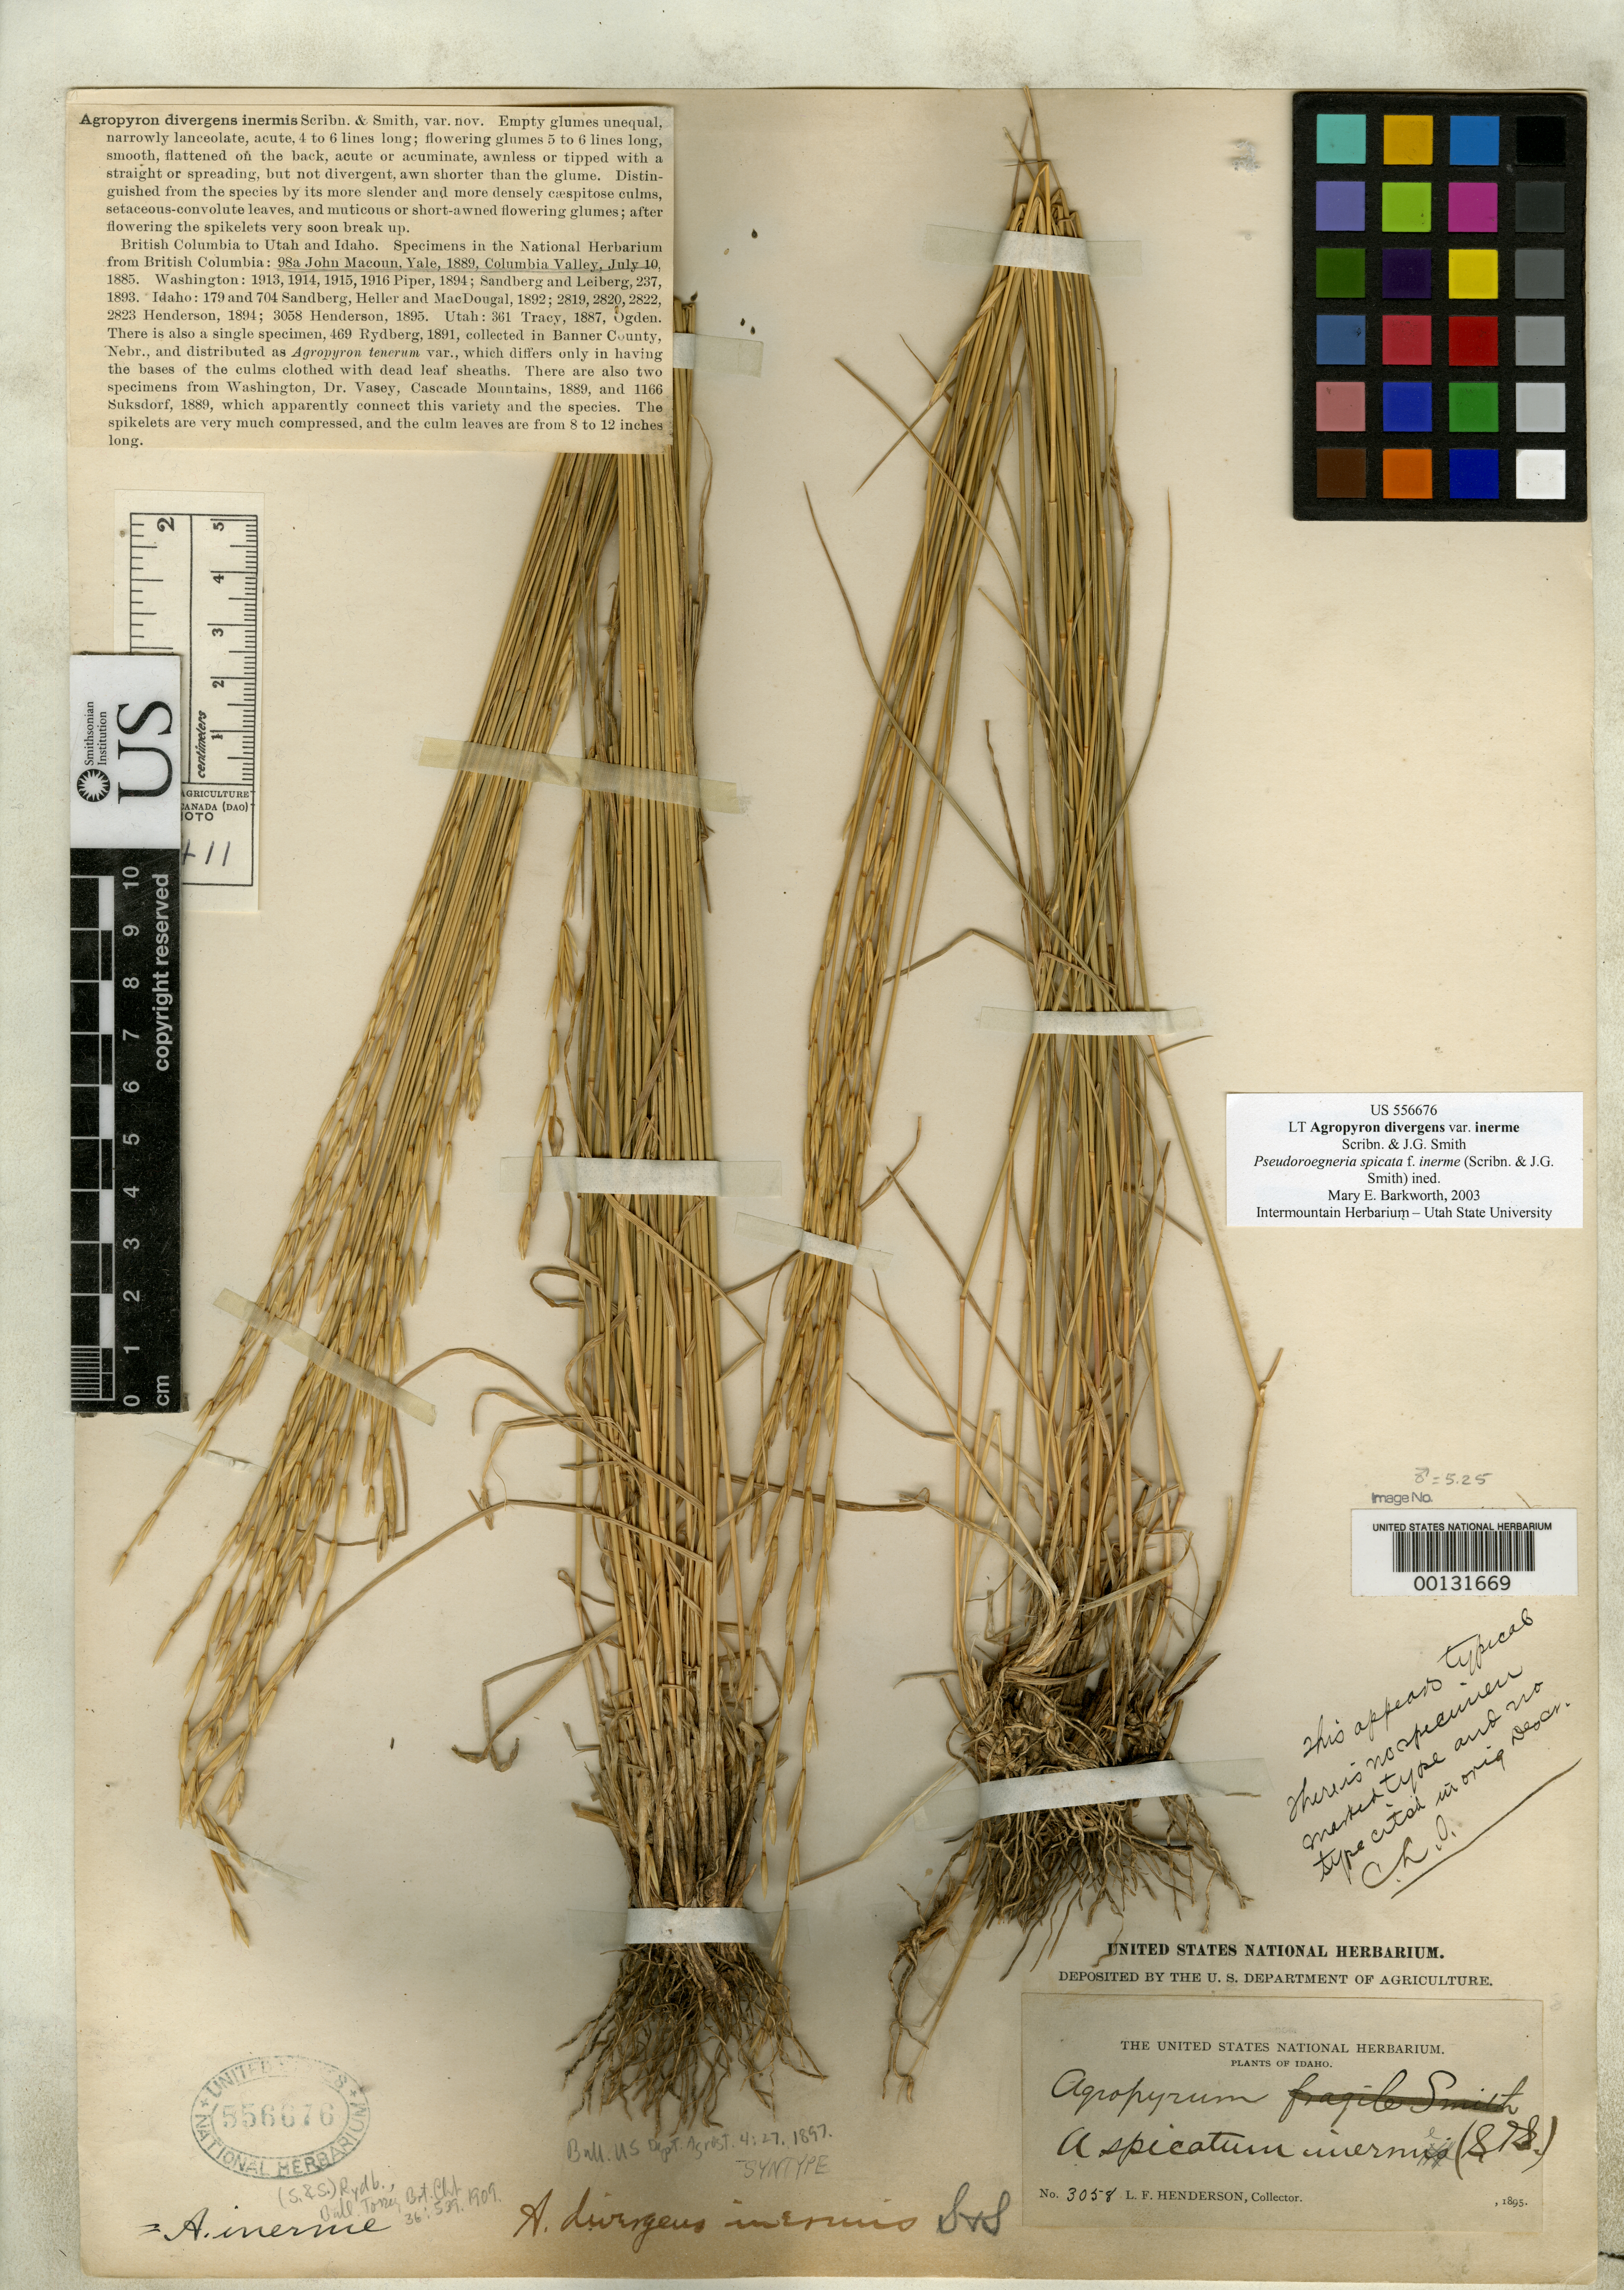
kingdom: Plantae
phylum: Tracheophyta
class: Liliopsida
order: Poales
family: Poaceae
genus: Agropyron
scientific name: Agropyron divergens var. inerme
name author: Scribn. & J.G. Sm.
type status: Lectotype; Syntype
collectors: L. F. Henderson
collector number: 3058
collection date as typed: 1895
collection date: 1895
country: United States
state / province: Idaho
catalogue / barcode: US 556676